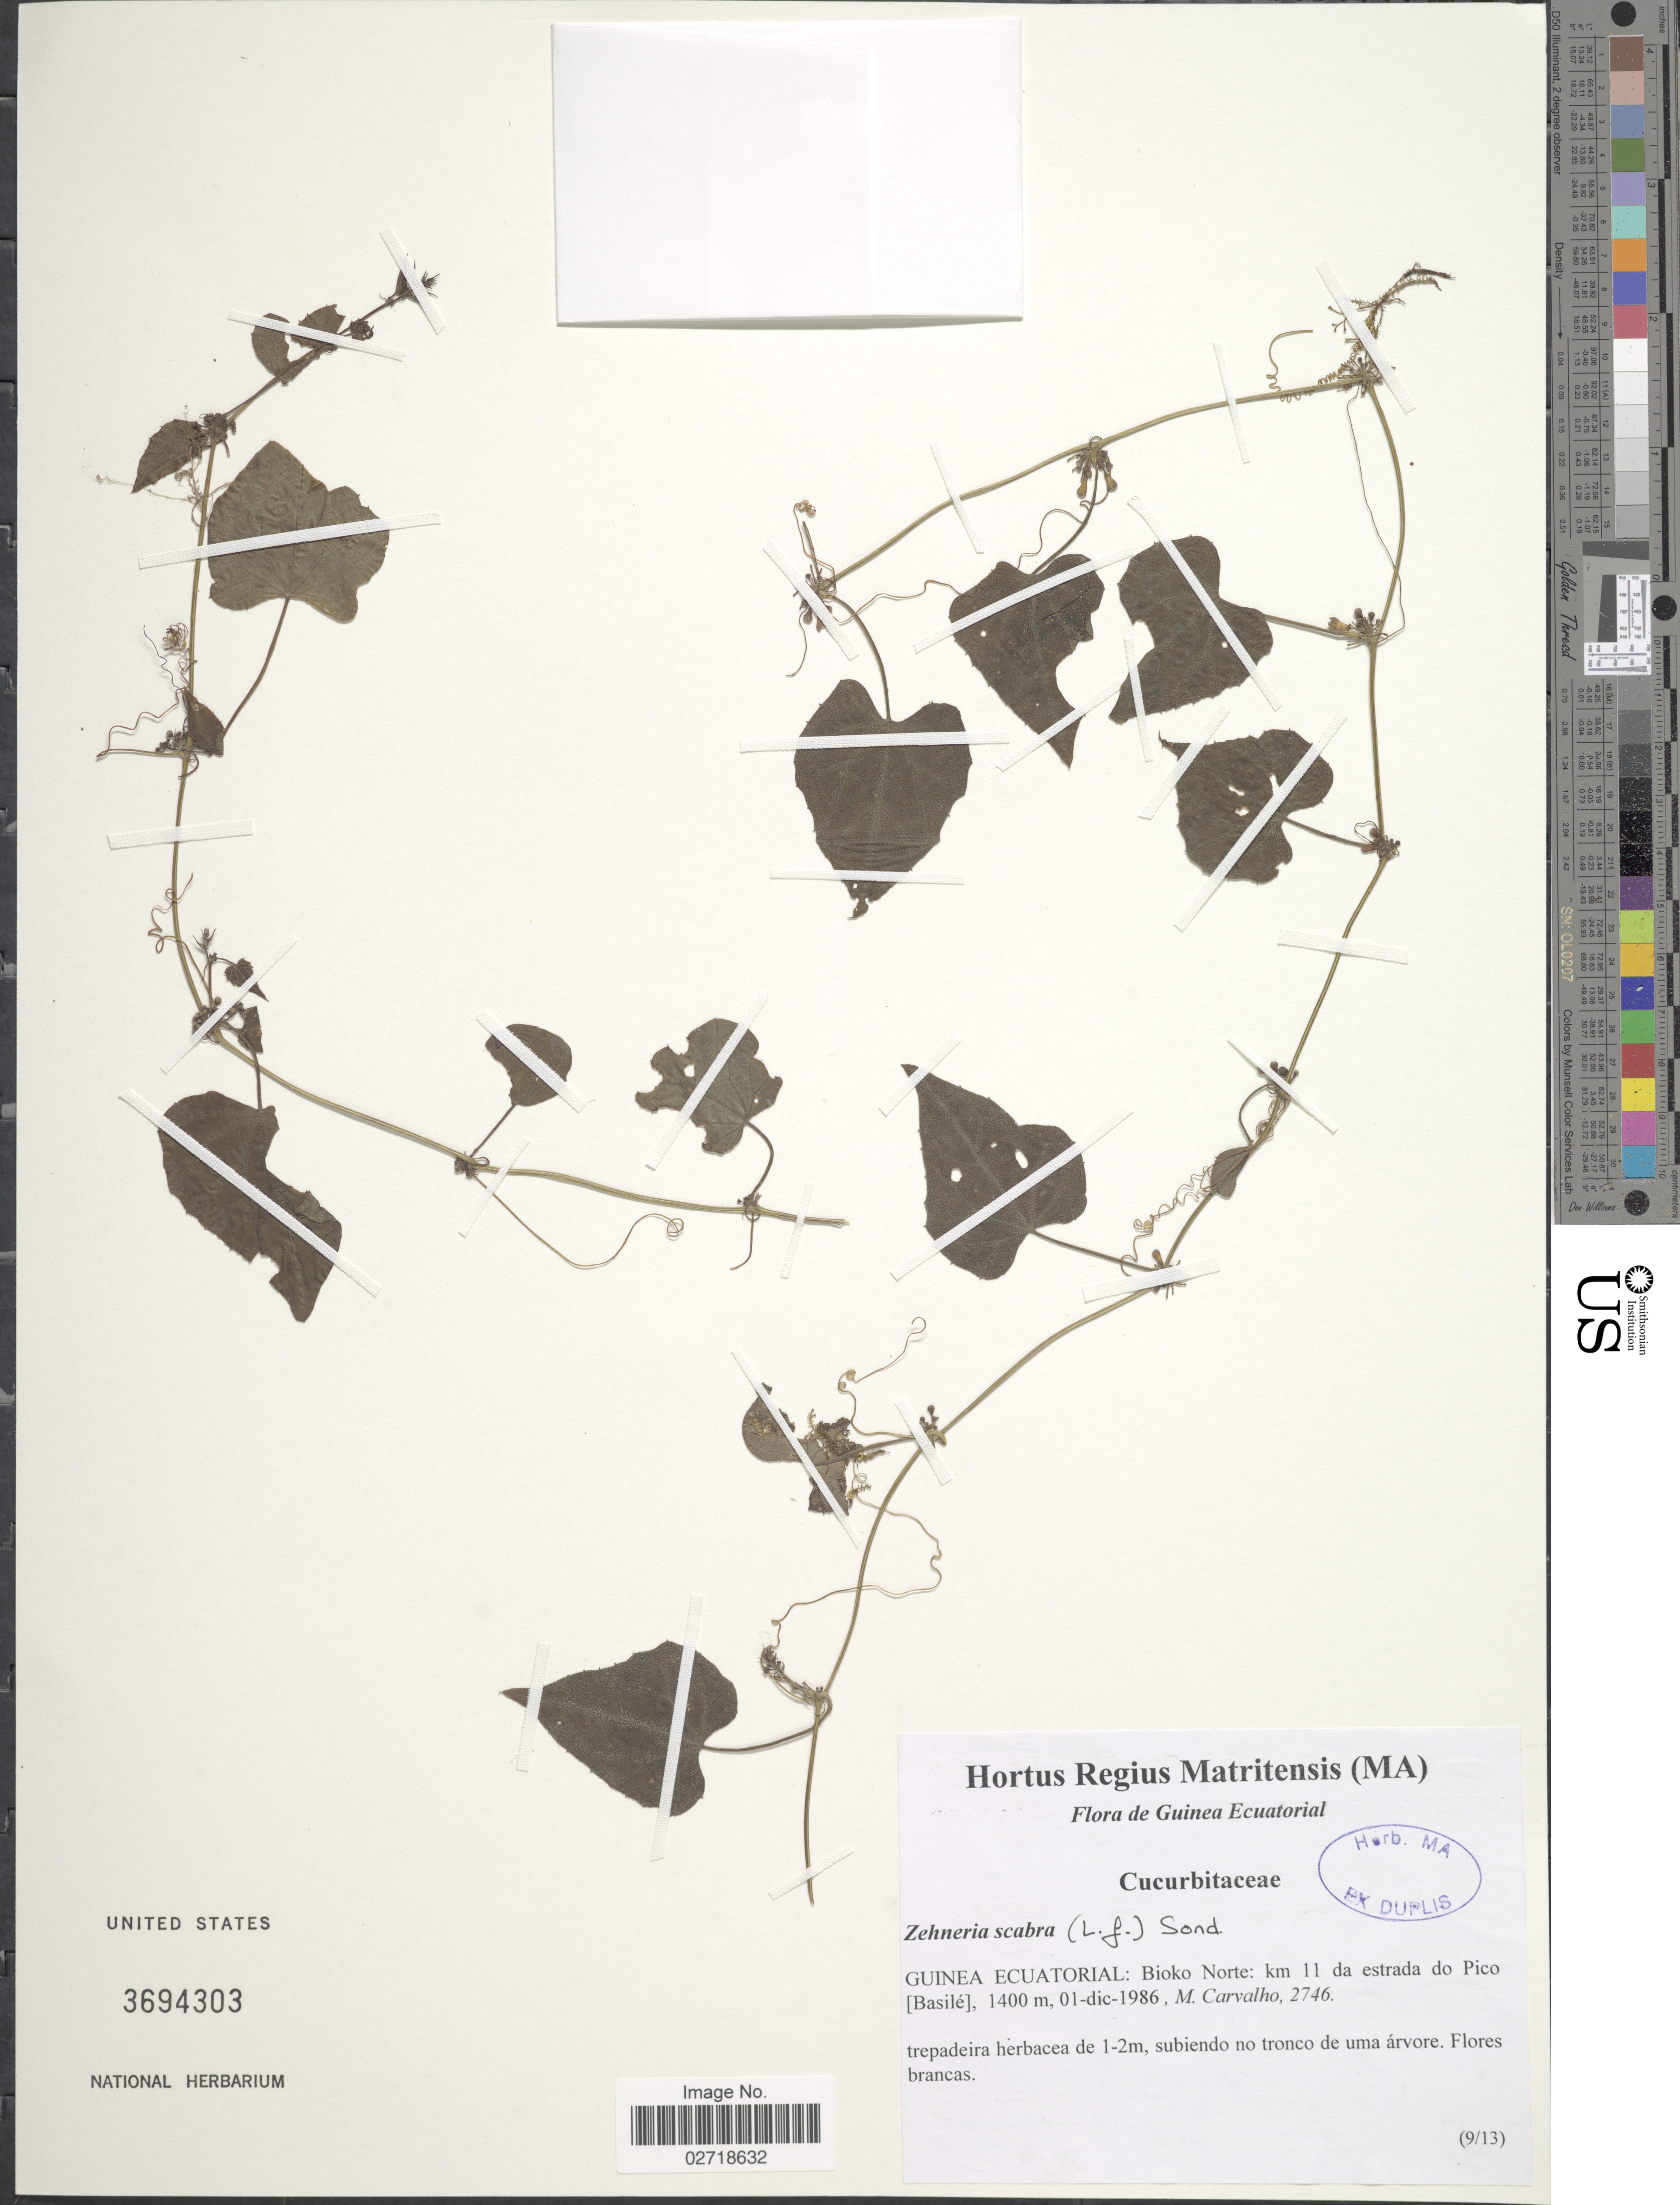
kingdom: Plantae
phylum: Tracheophyta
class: Magnoliopsida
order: Cucurbitales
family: Cucurbitaceae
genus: Zehneria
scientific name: Zehneria scabra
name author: (L. f.) Sond.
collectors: M. Carvalho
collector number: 2746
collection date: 1986-12-01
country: Equatorial Guinea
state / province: Bioko Norte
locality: Guinea Ecuatorial: Bioko Norte: km 11 da estrada do Pico [Basile]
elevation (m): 1400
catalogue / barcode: US 3694303